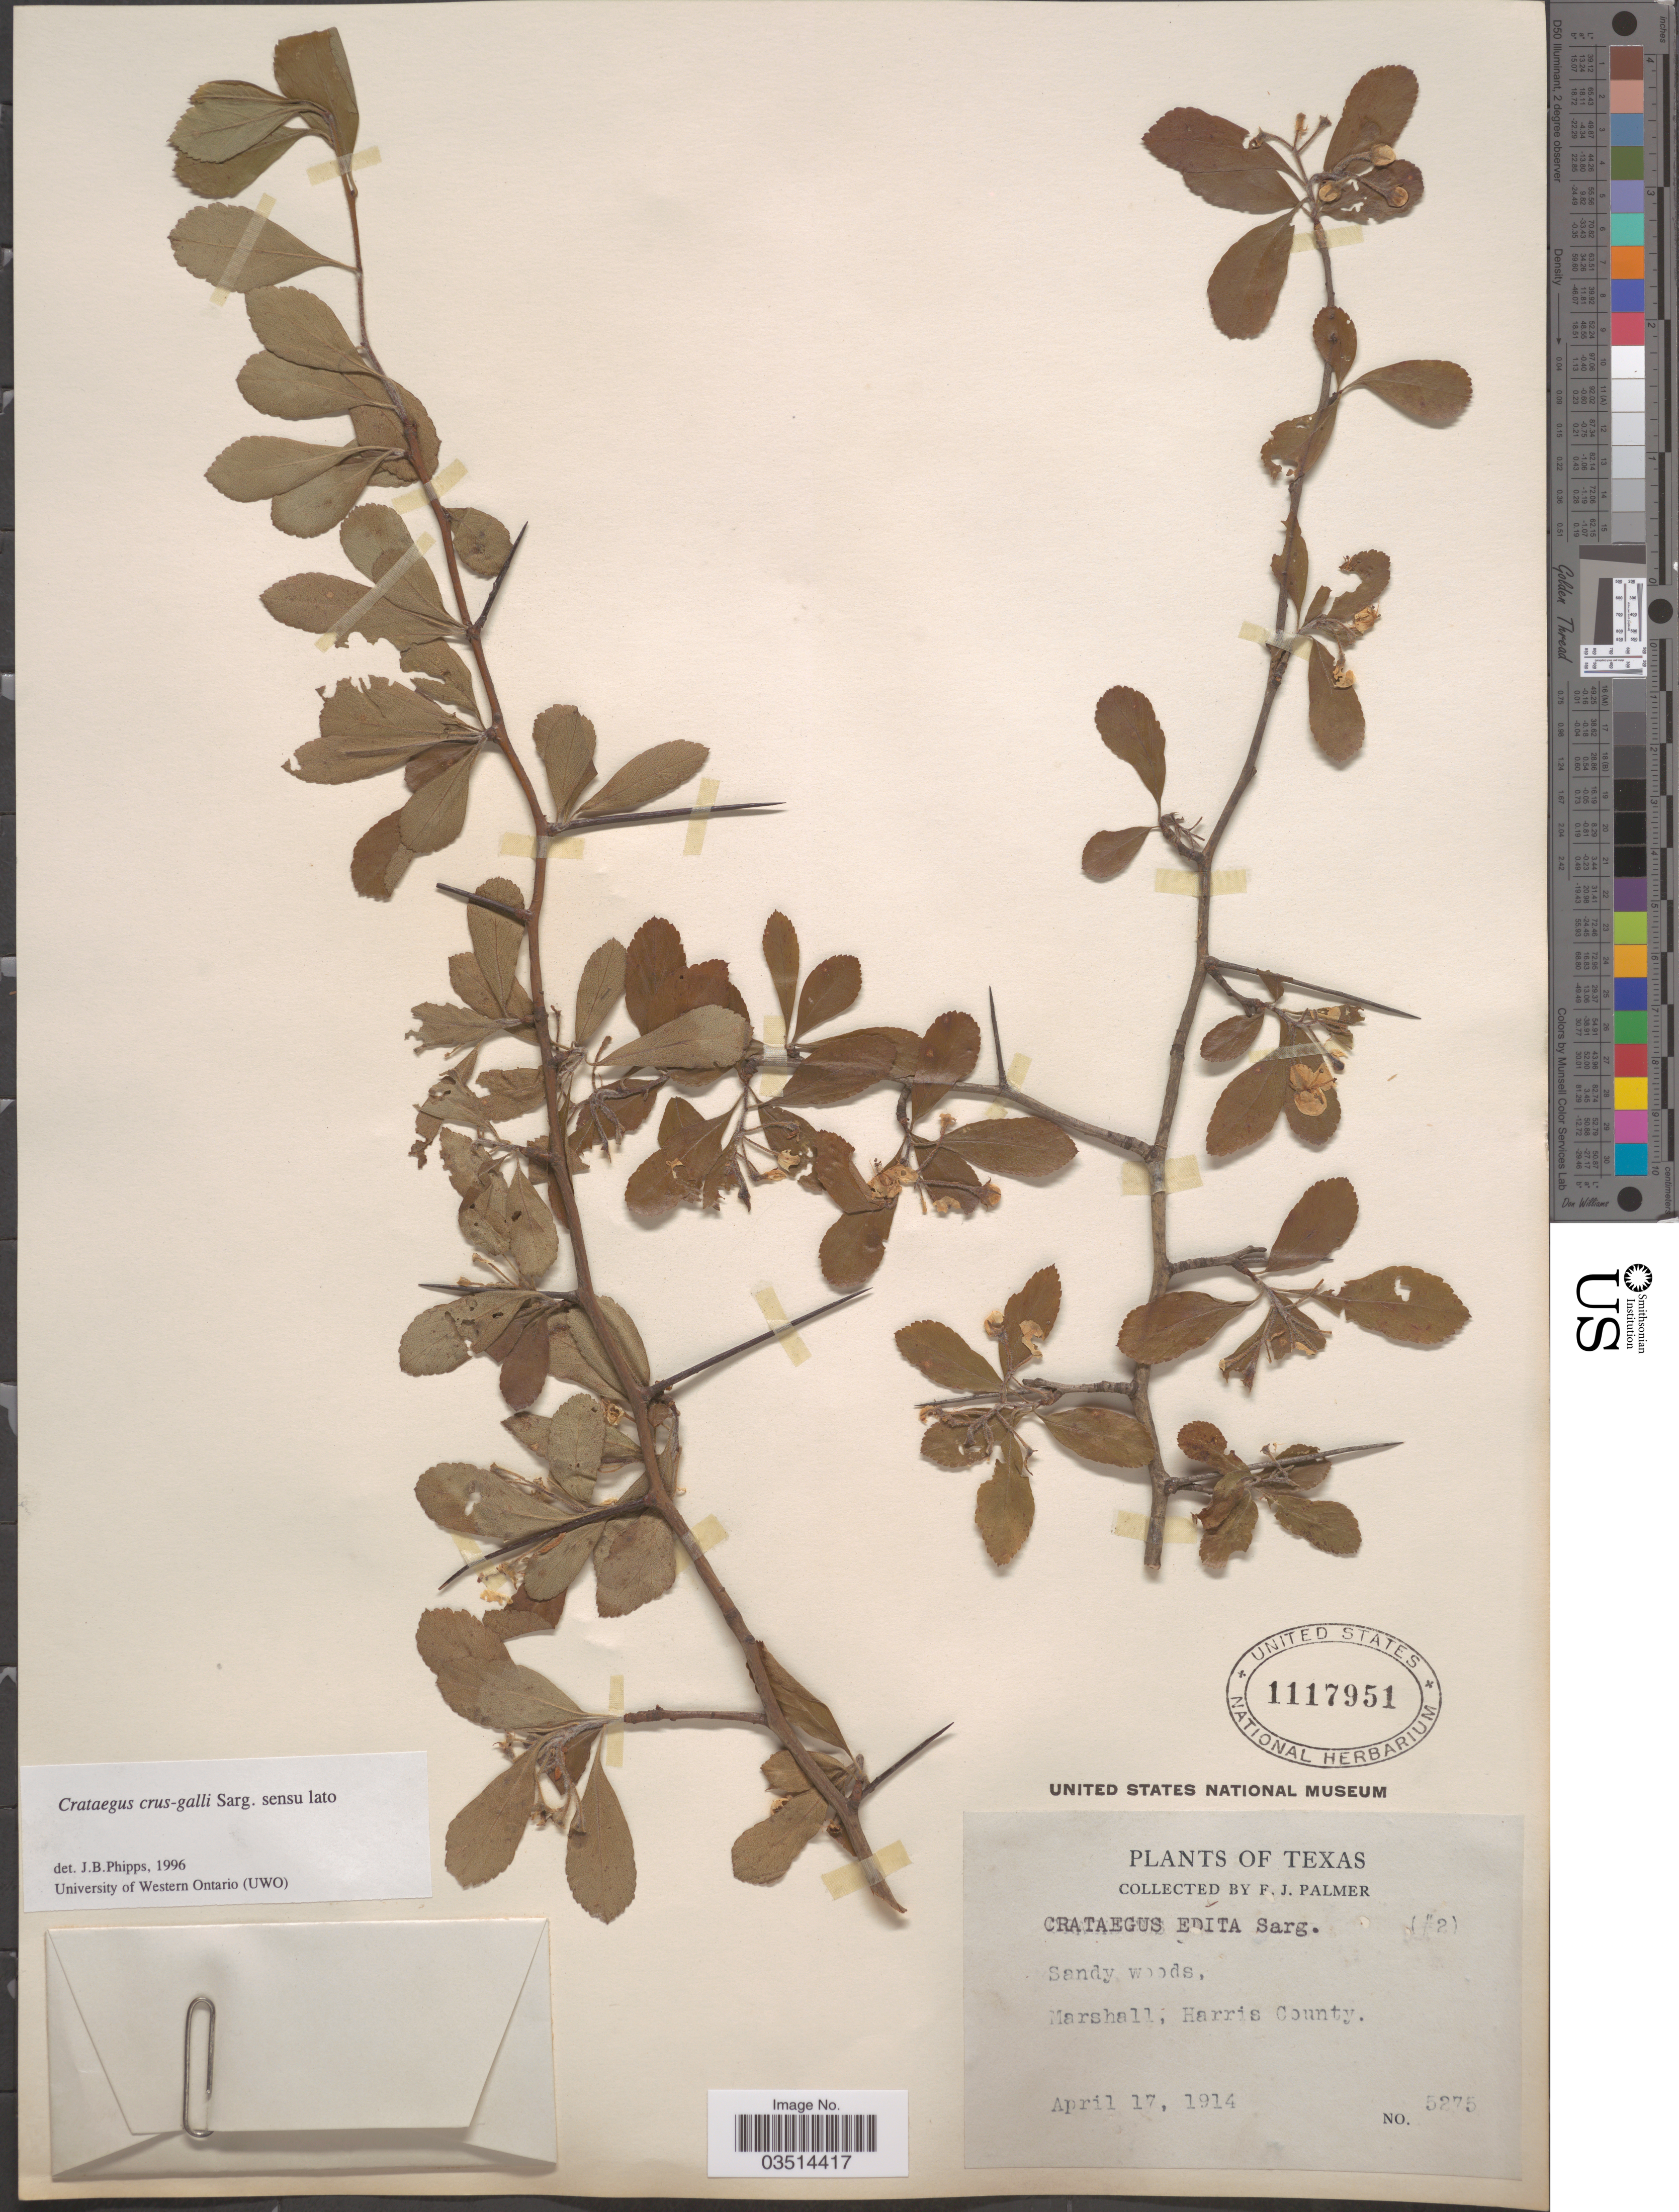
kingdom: Plantae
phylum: Tracheophyta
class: Magnoliopsida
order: Rosales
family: Rosaceae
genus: Crataegus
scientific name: Crataegus crus-galli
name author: L.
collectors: E. J. Palmer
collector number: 5275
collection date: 1914-04-17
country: United States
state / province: Texas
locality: Marshall, Harris County.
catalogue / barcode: US 1117951